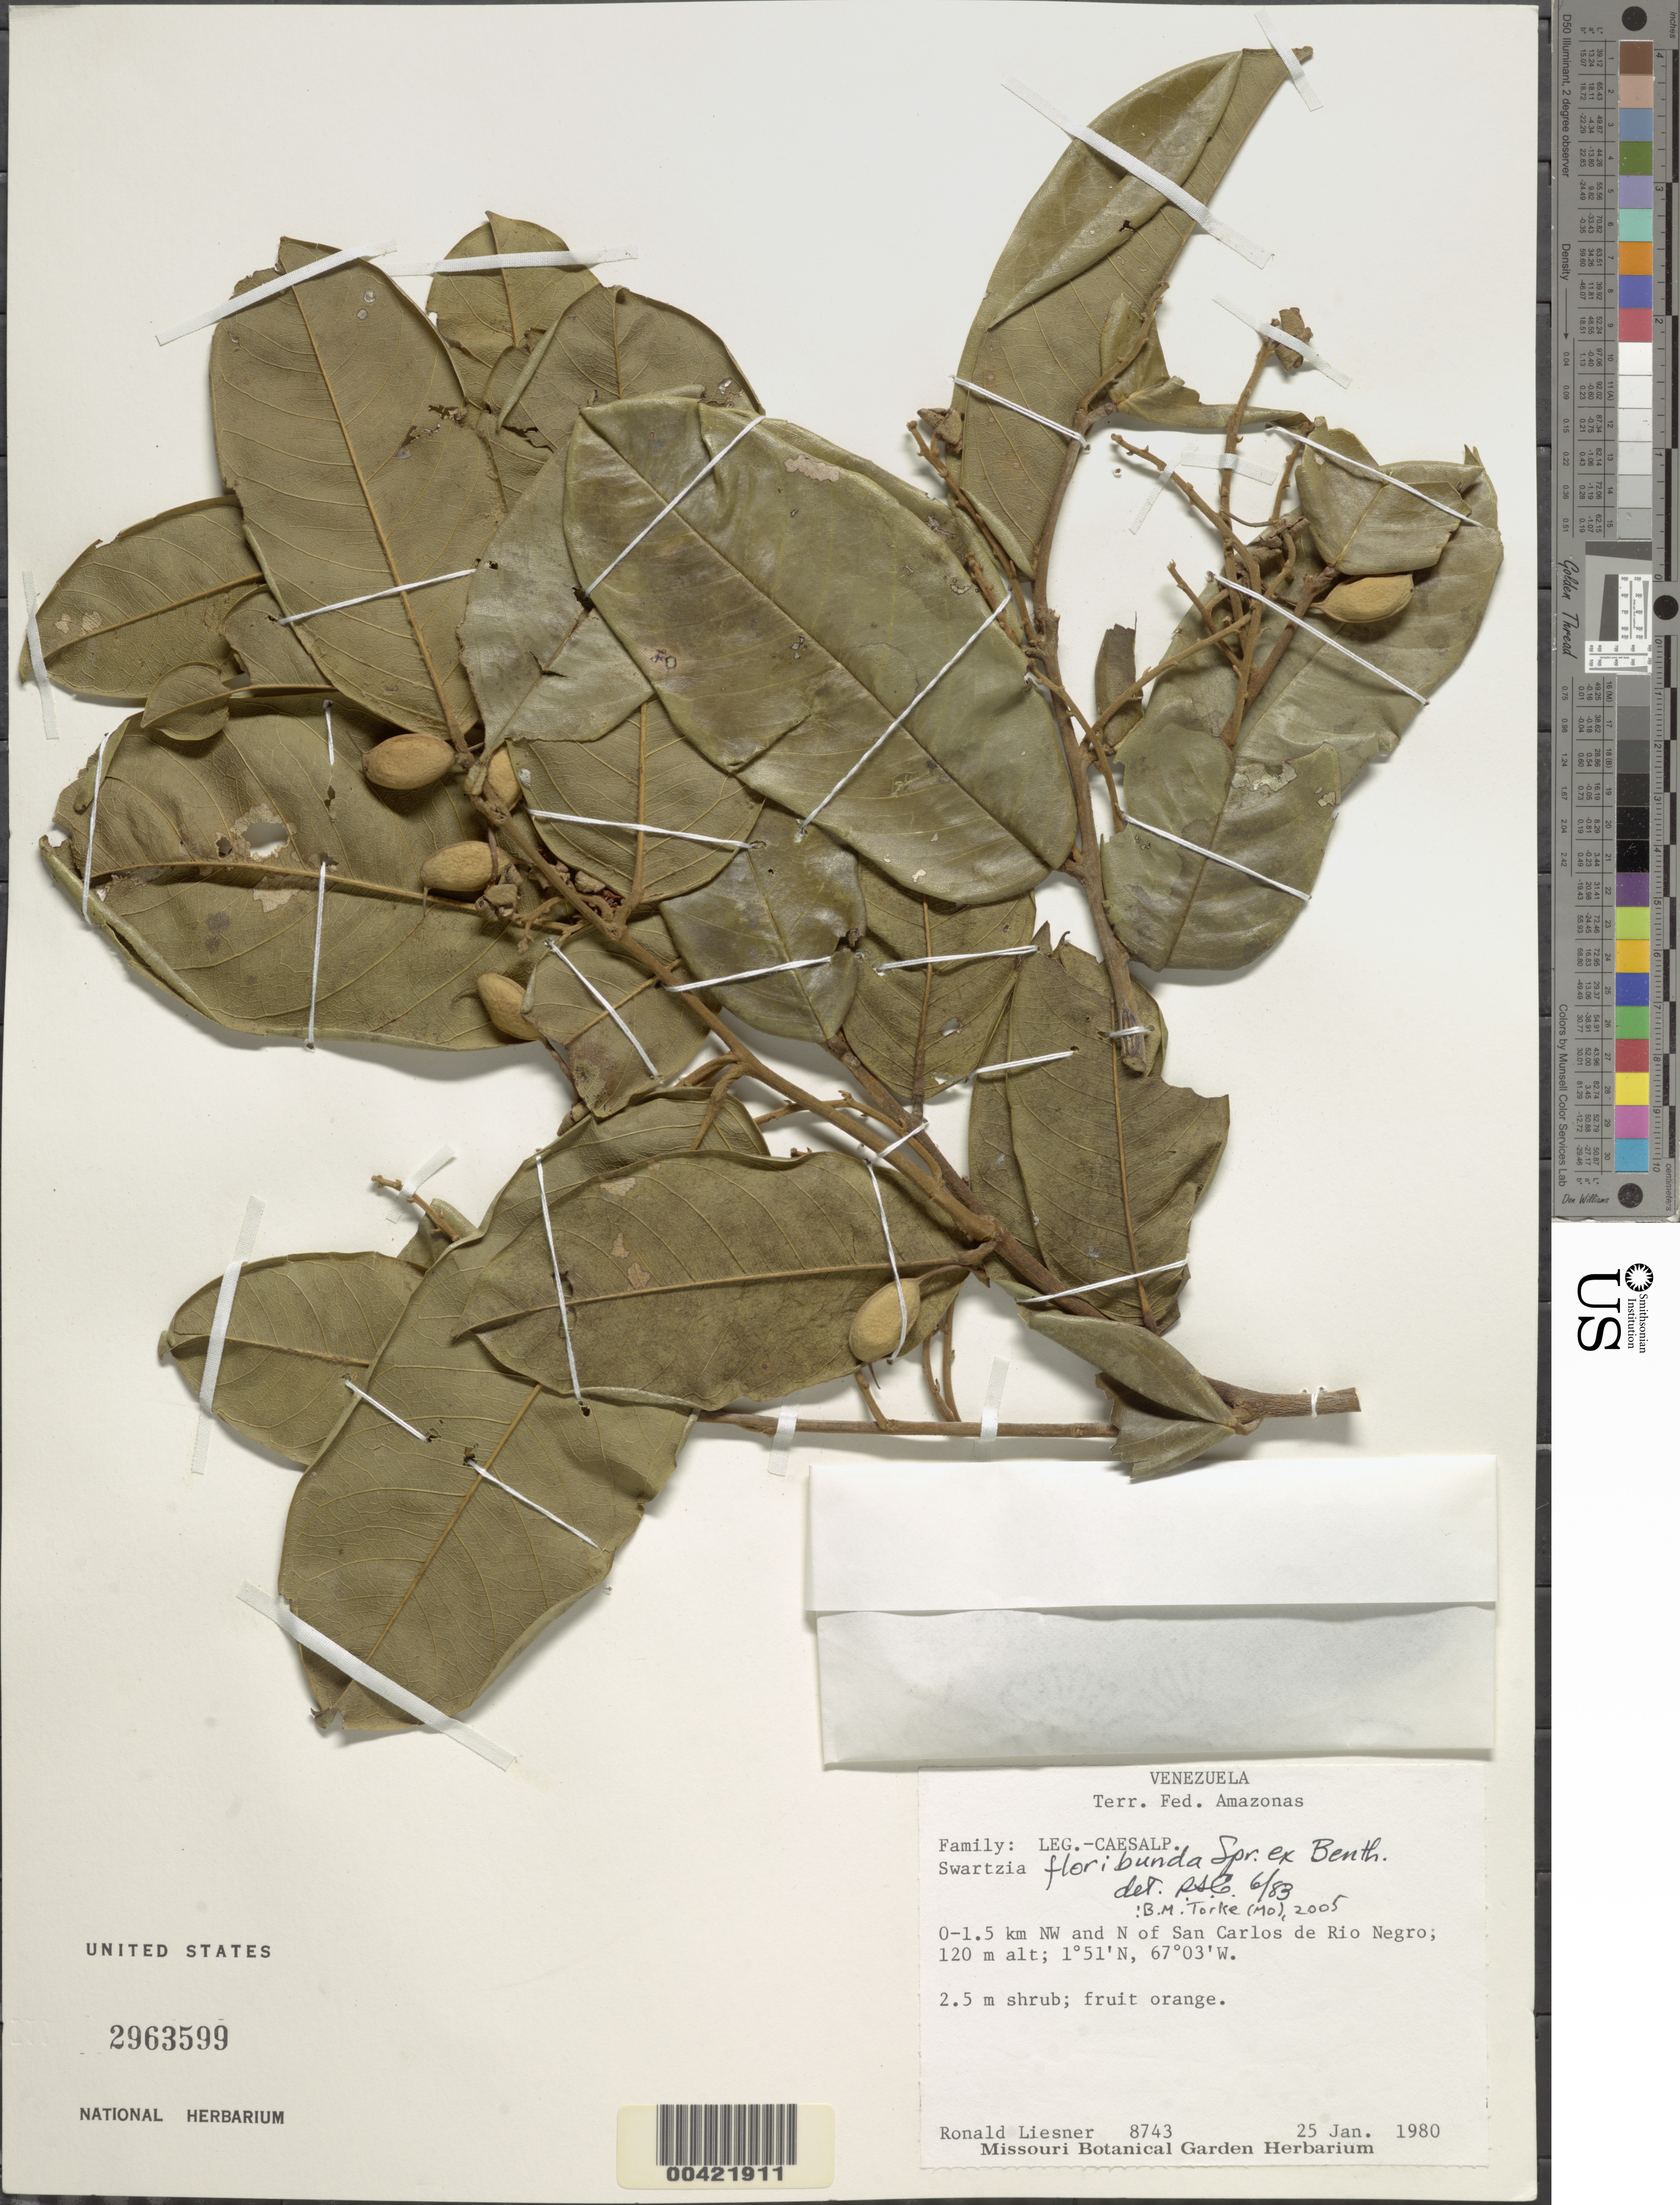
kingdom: Plantae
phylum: Tracheophyta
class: Magnoliopsida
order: Fabales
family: Fabaceae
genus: Swartzia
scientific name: Swartzia floribunda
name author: Spruce ex Benth.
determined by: Cowan, R. S.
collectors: R. L. Liesner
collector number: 8743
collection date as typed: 25 Jan 1980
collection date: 1980-01-25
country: Venezuela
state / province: Amazonas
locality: San carlos de rio negro, 0-1.5 km nw and n of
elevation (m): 120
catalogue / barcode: US 2963599